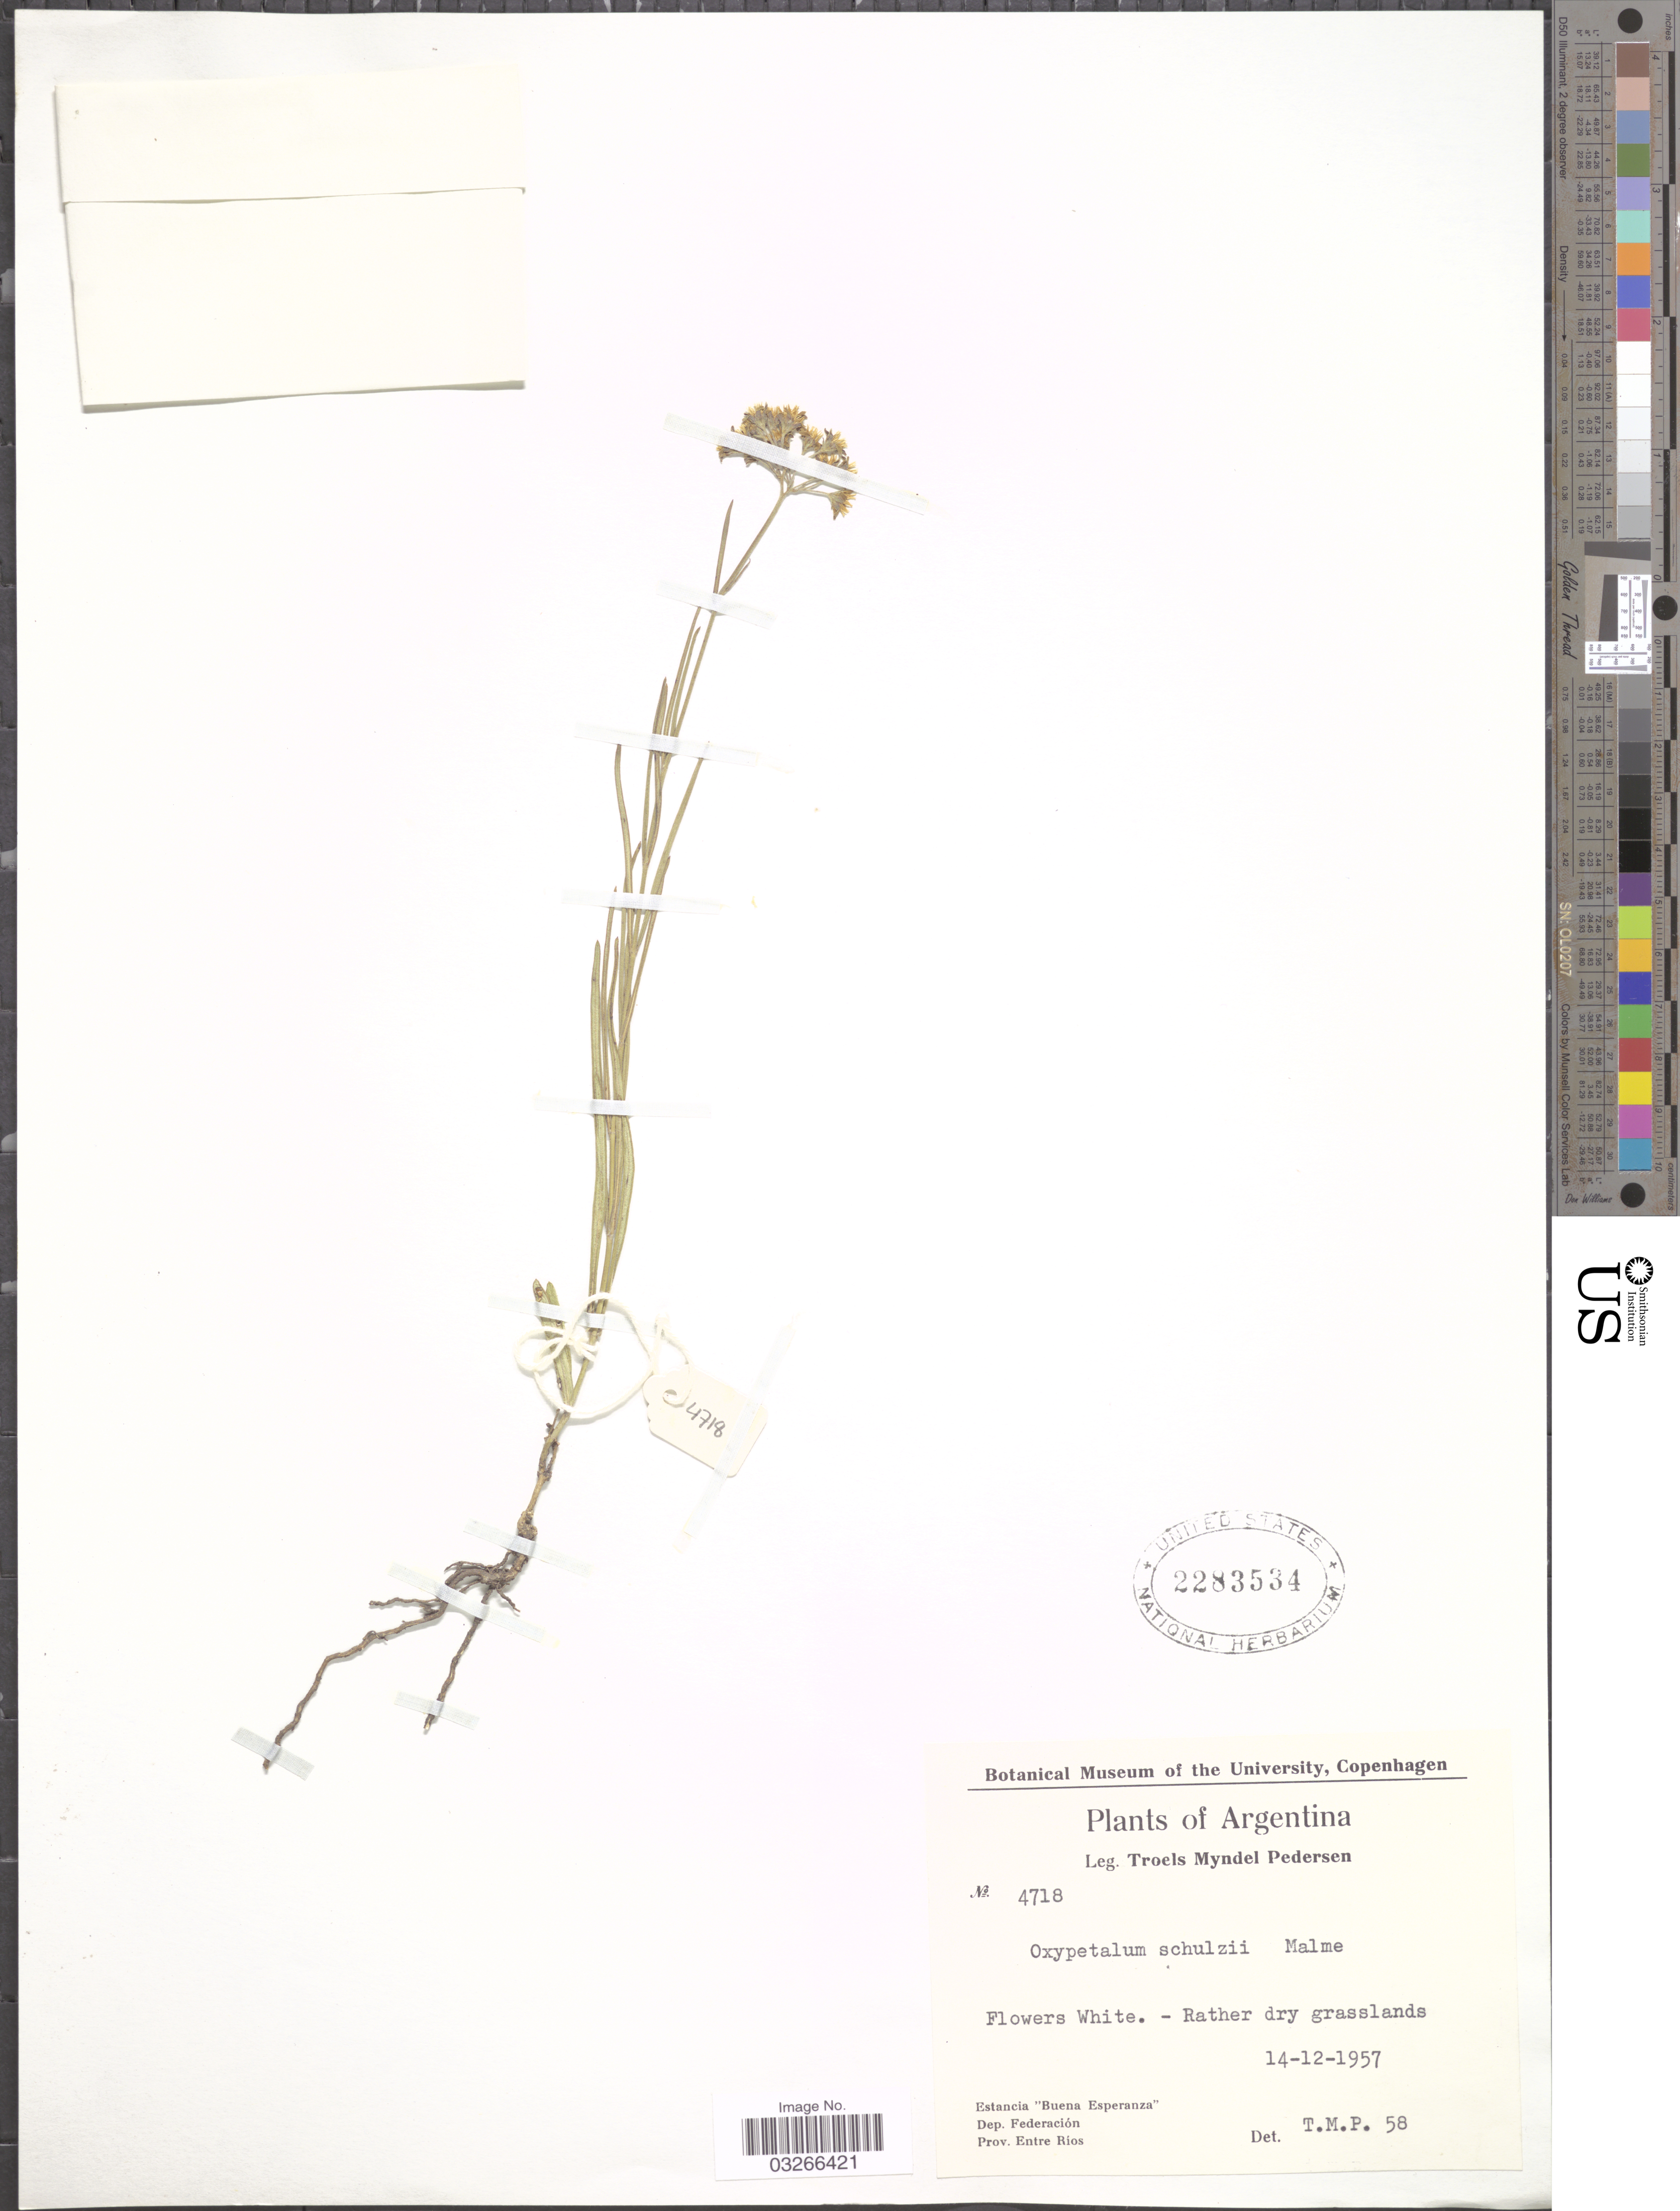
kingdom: Plantae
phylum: Tracheophyta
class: Magnoliopsida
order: Gentianales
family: Apocynaceae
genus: Oxypetalum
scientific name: Oxypetalum schulzii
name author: Malme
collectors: T. Pederson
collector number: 4718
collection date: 1957-12-14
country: Argentina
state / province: Entre Rios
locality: Estancia "Buena Esperanza", Dep. Federación, Prov. Entre Rios.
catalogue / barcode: US 2283534